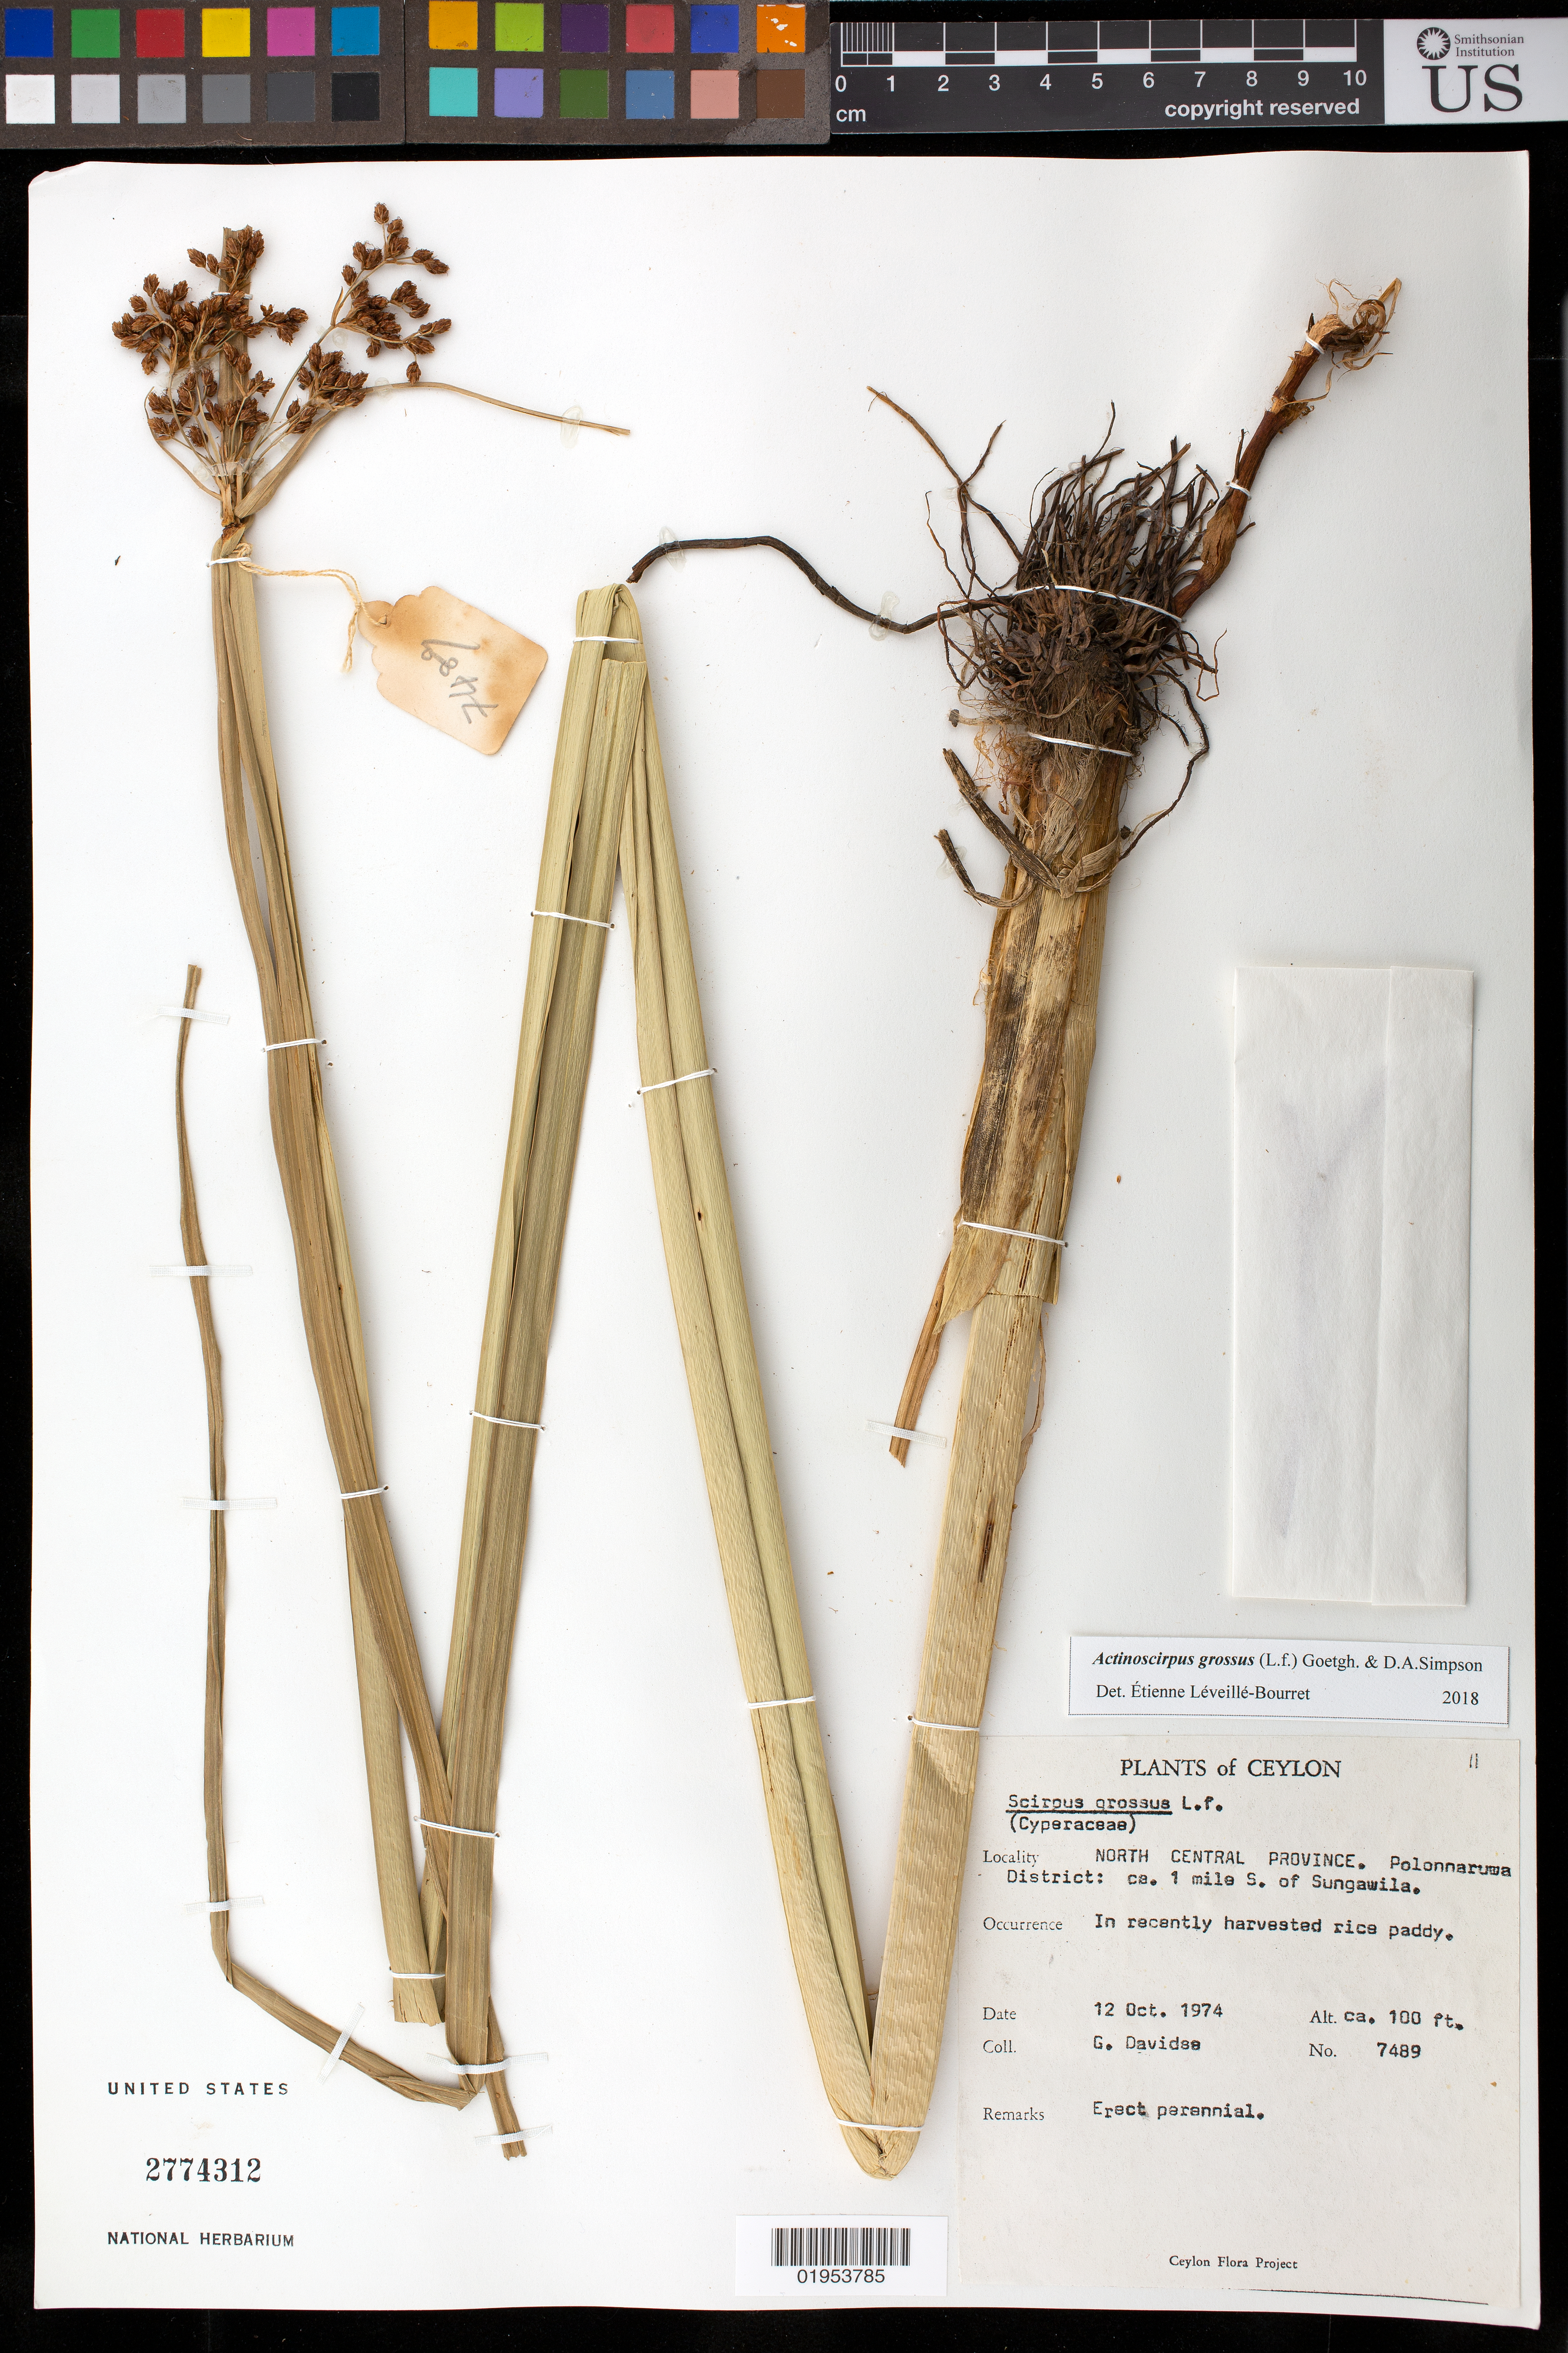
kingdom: Plantae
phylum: Tracheophyta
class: Liliopsida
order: Poales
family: Cyperaceae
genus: Actinoscirpus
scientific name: Actinoscirpus grossus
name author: (L. f.) Goetgh. & D.A. Simpson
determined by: Léveillé-Bourret, E.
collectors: G. Davidse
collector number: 7489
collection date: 1974-10-12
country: Sri Lanka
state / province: North Central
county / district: Polonnaruwa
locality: ca. 1 mi. S of Sungawila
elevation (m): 30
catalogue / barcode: US 2774312